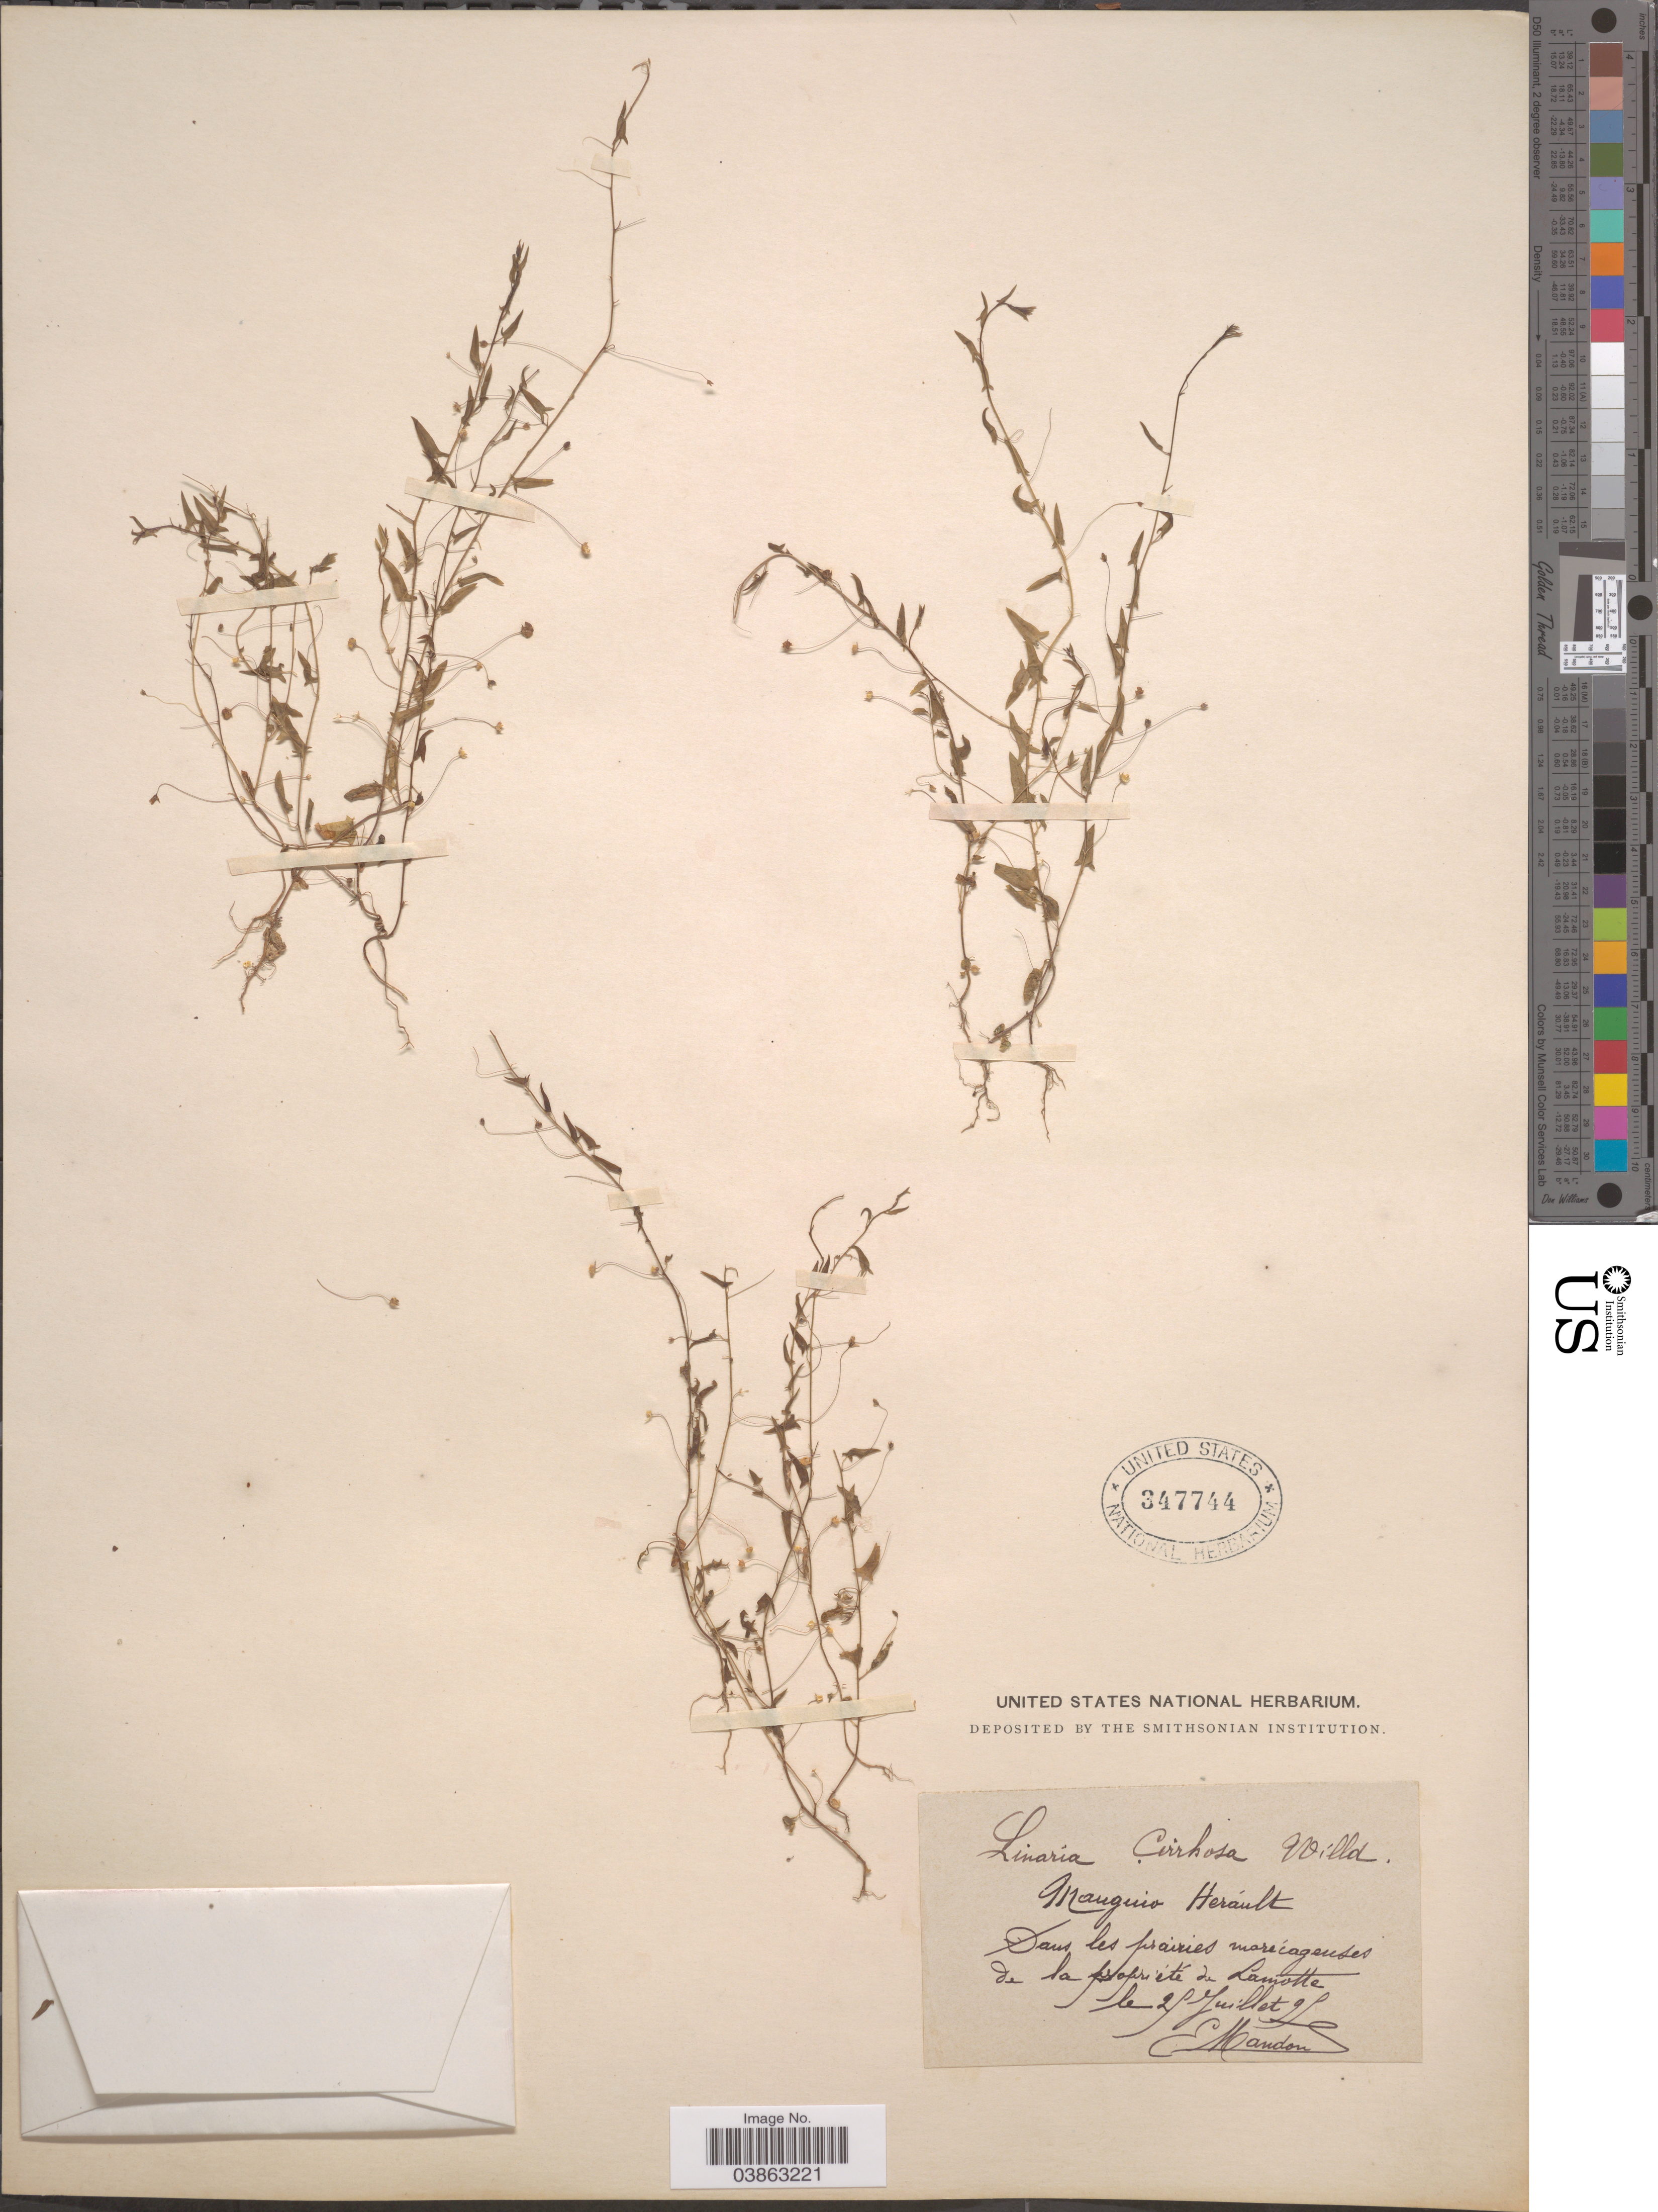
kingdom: Plantae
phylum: Tracheophyta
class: Magnoliopsida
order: Lamiales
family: Plantaginaceae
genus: Linaria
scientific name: Linaria cirrhosa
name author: (L.) Cav.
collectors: E. Mandon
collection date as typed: Transcribed d/m/y: 27/7/97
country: France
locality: Mauguio Heráult Dans les prairies marécagueses de la propieté de Lamotte.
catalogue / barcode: US 347744